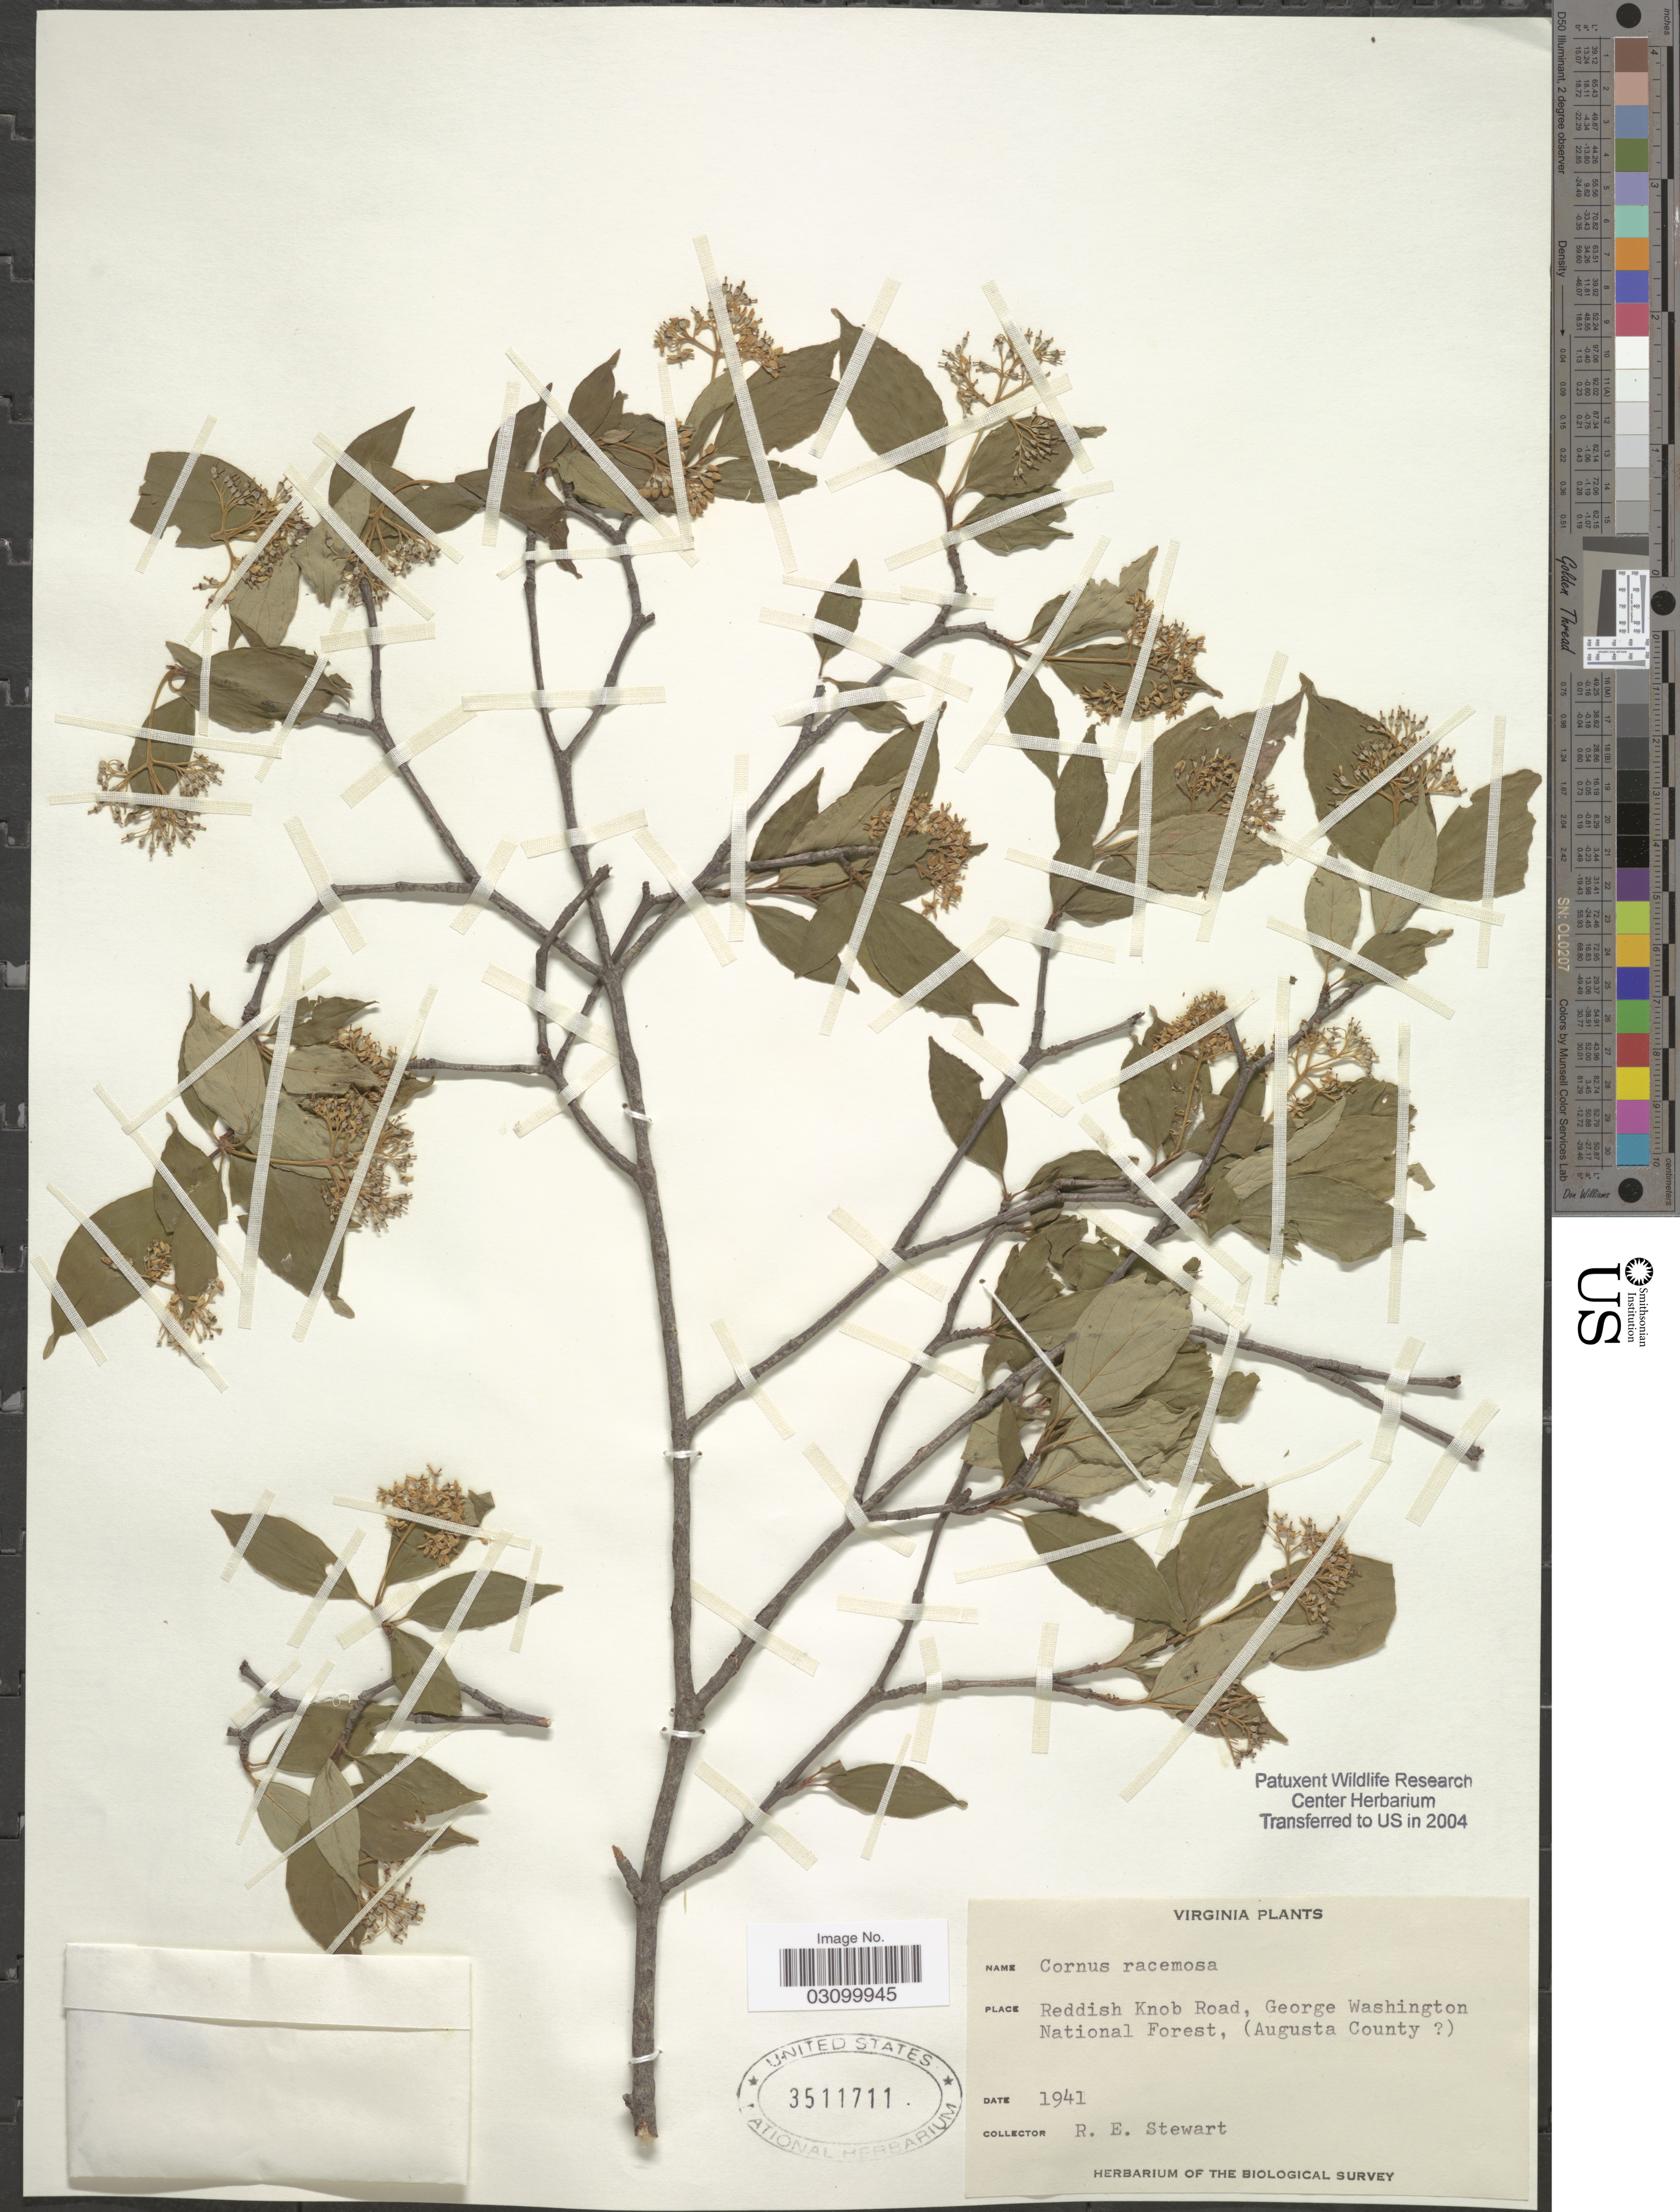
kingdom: Plantae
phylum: Tracheophyta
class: Magnoliopsida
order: Cornales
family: Cornaceae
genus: Cornus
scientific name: Cornus racemosa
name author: Lam.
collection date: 1941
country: United States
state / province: Virginia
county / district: Augusta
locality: Reddish Knob Road, George Washington National Forest, (Augusta County [unsure placement]).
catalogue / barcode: US 3511711